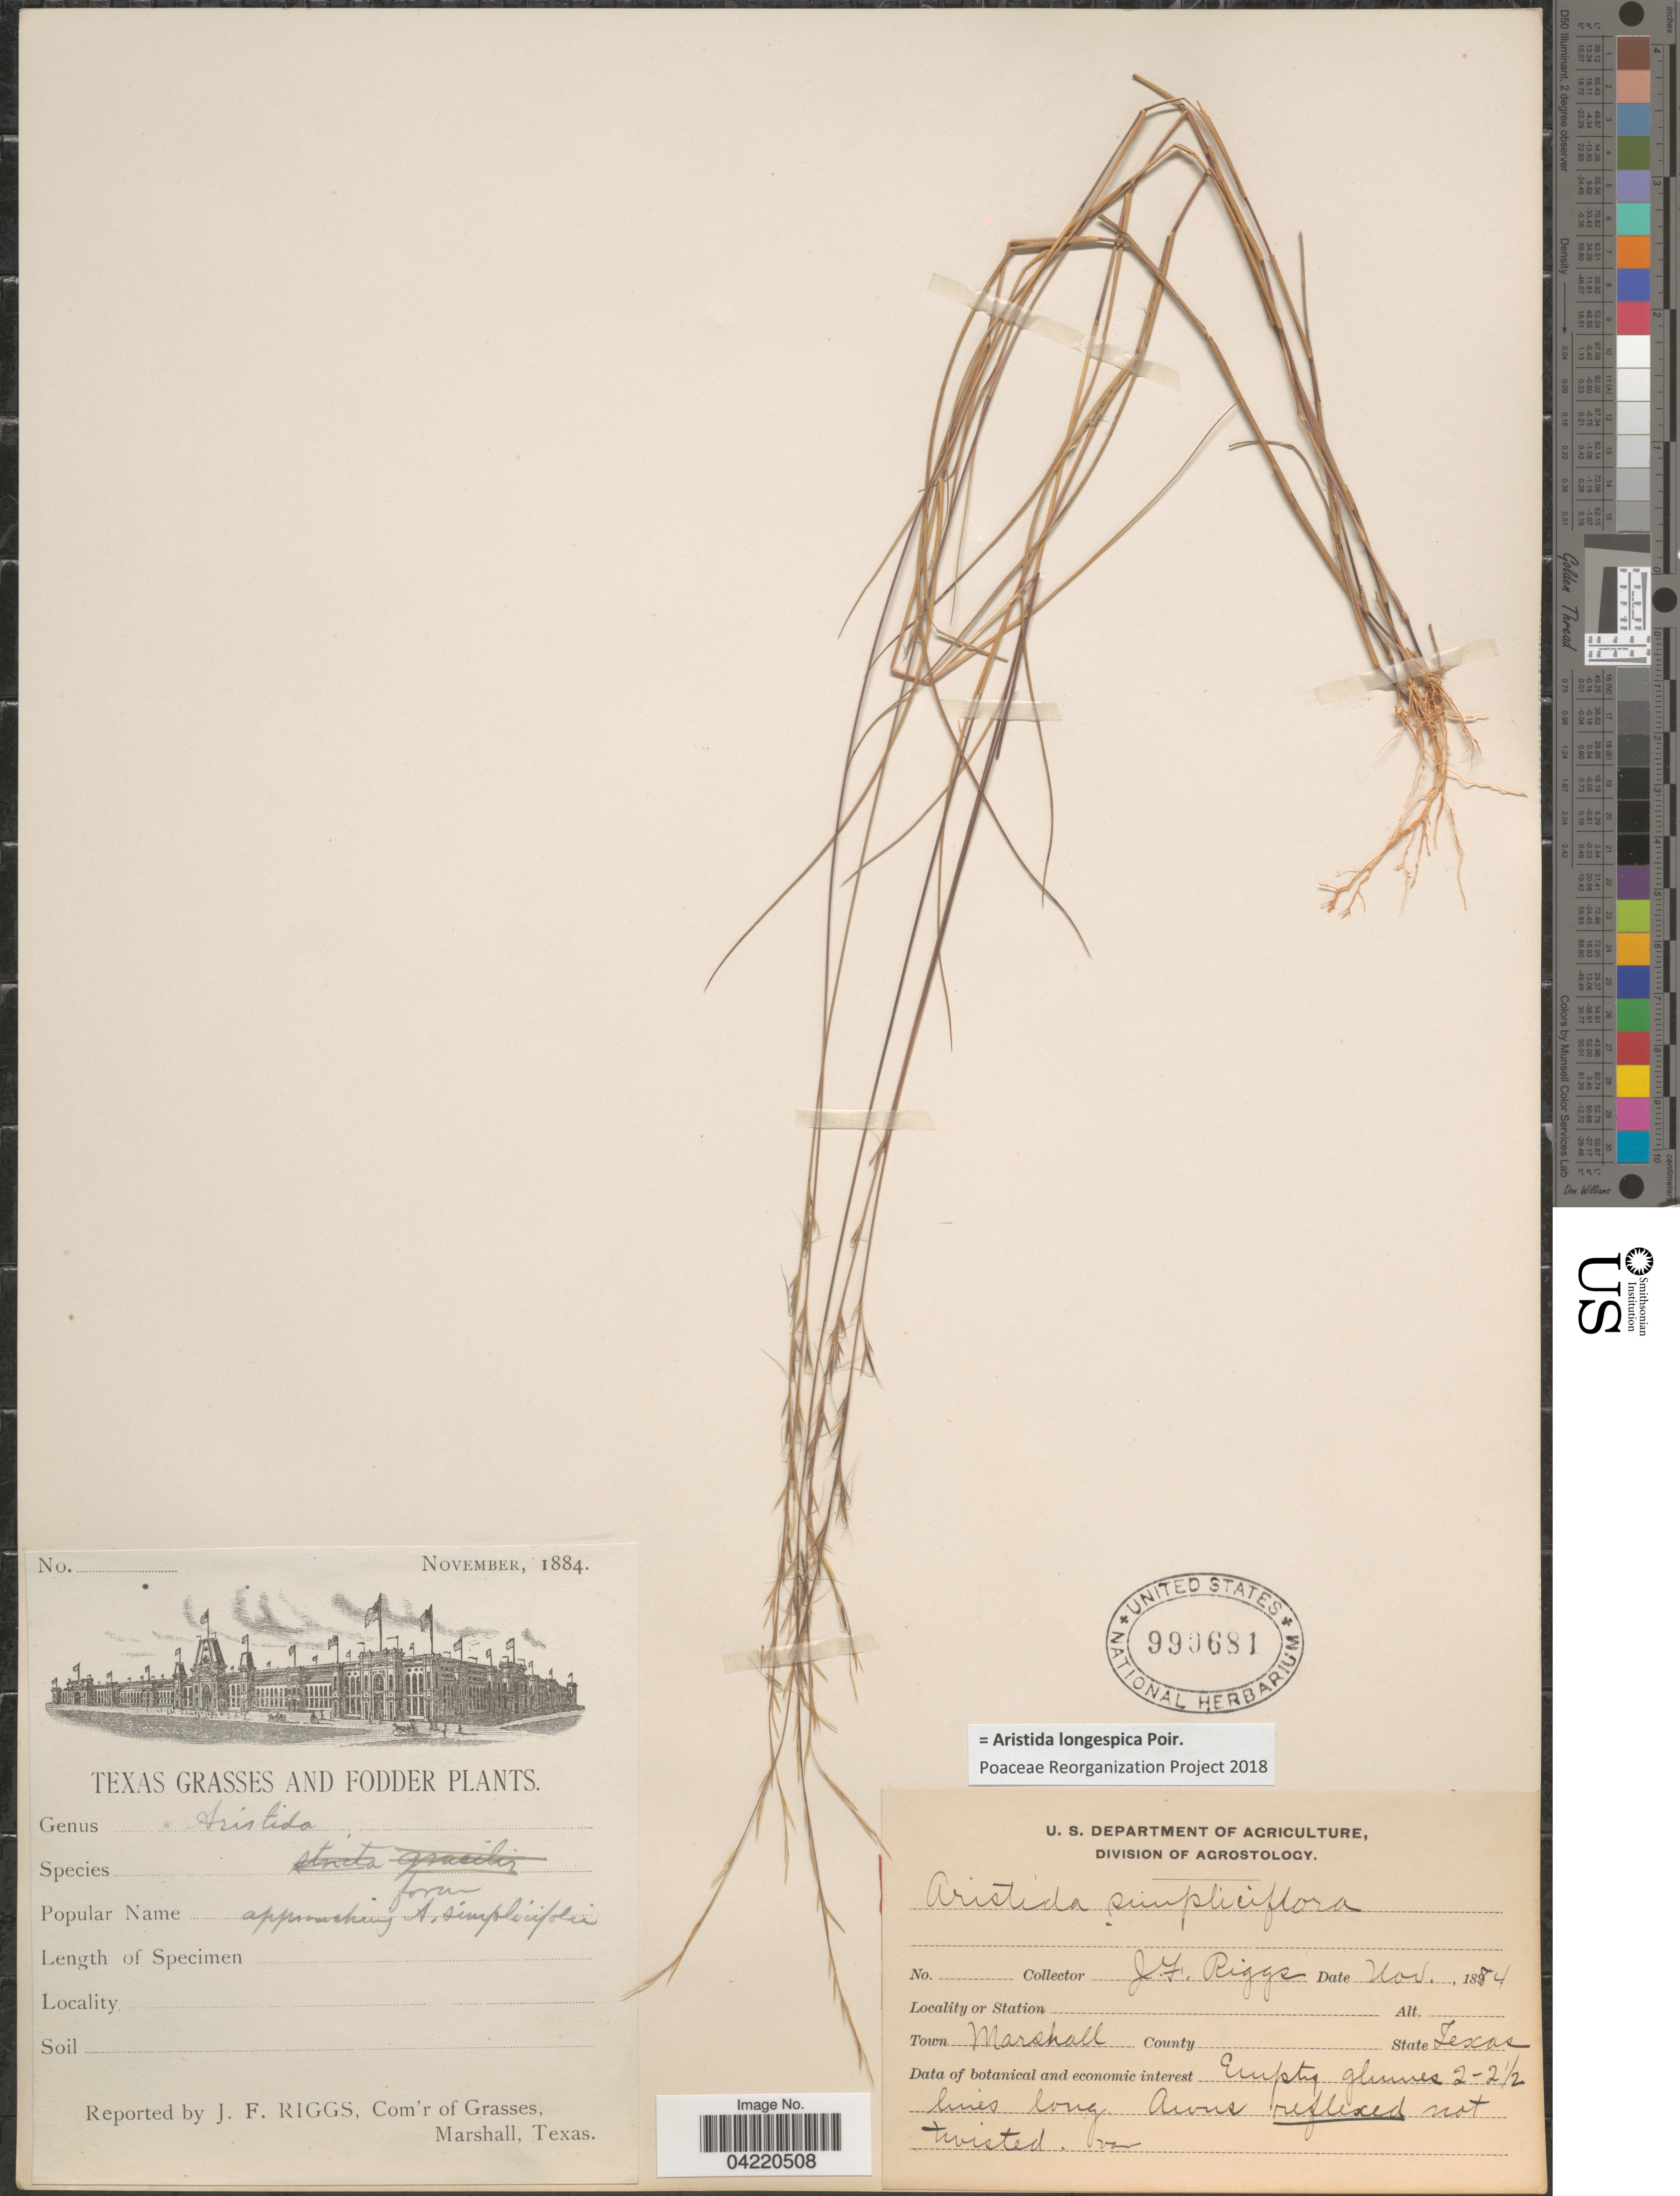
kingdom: Plantae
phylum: Tracheophyta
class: Liliopsida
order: Poales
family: Poaceae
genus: Aristida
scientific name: Aristida longespica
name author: Poir.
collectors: J. Riggs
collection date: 1884-11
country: United States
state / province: Texas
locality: Town Marshall.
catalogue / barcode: US 990681